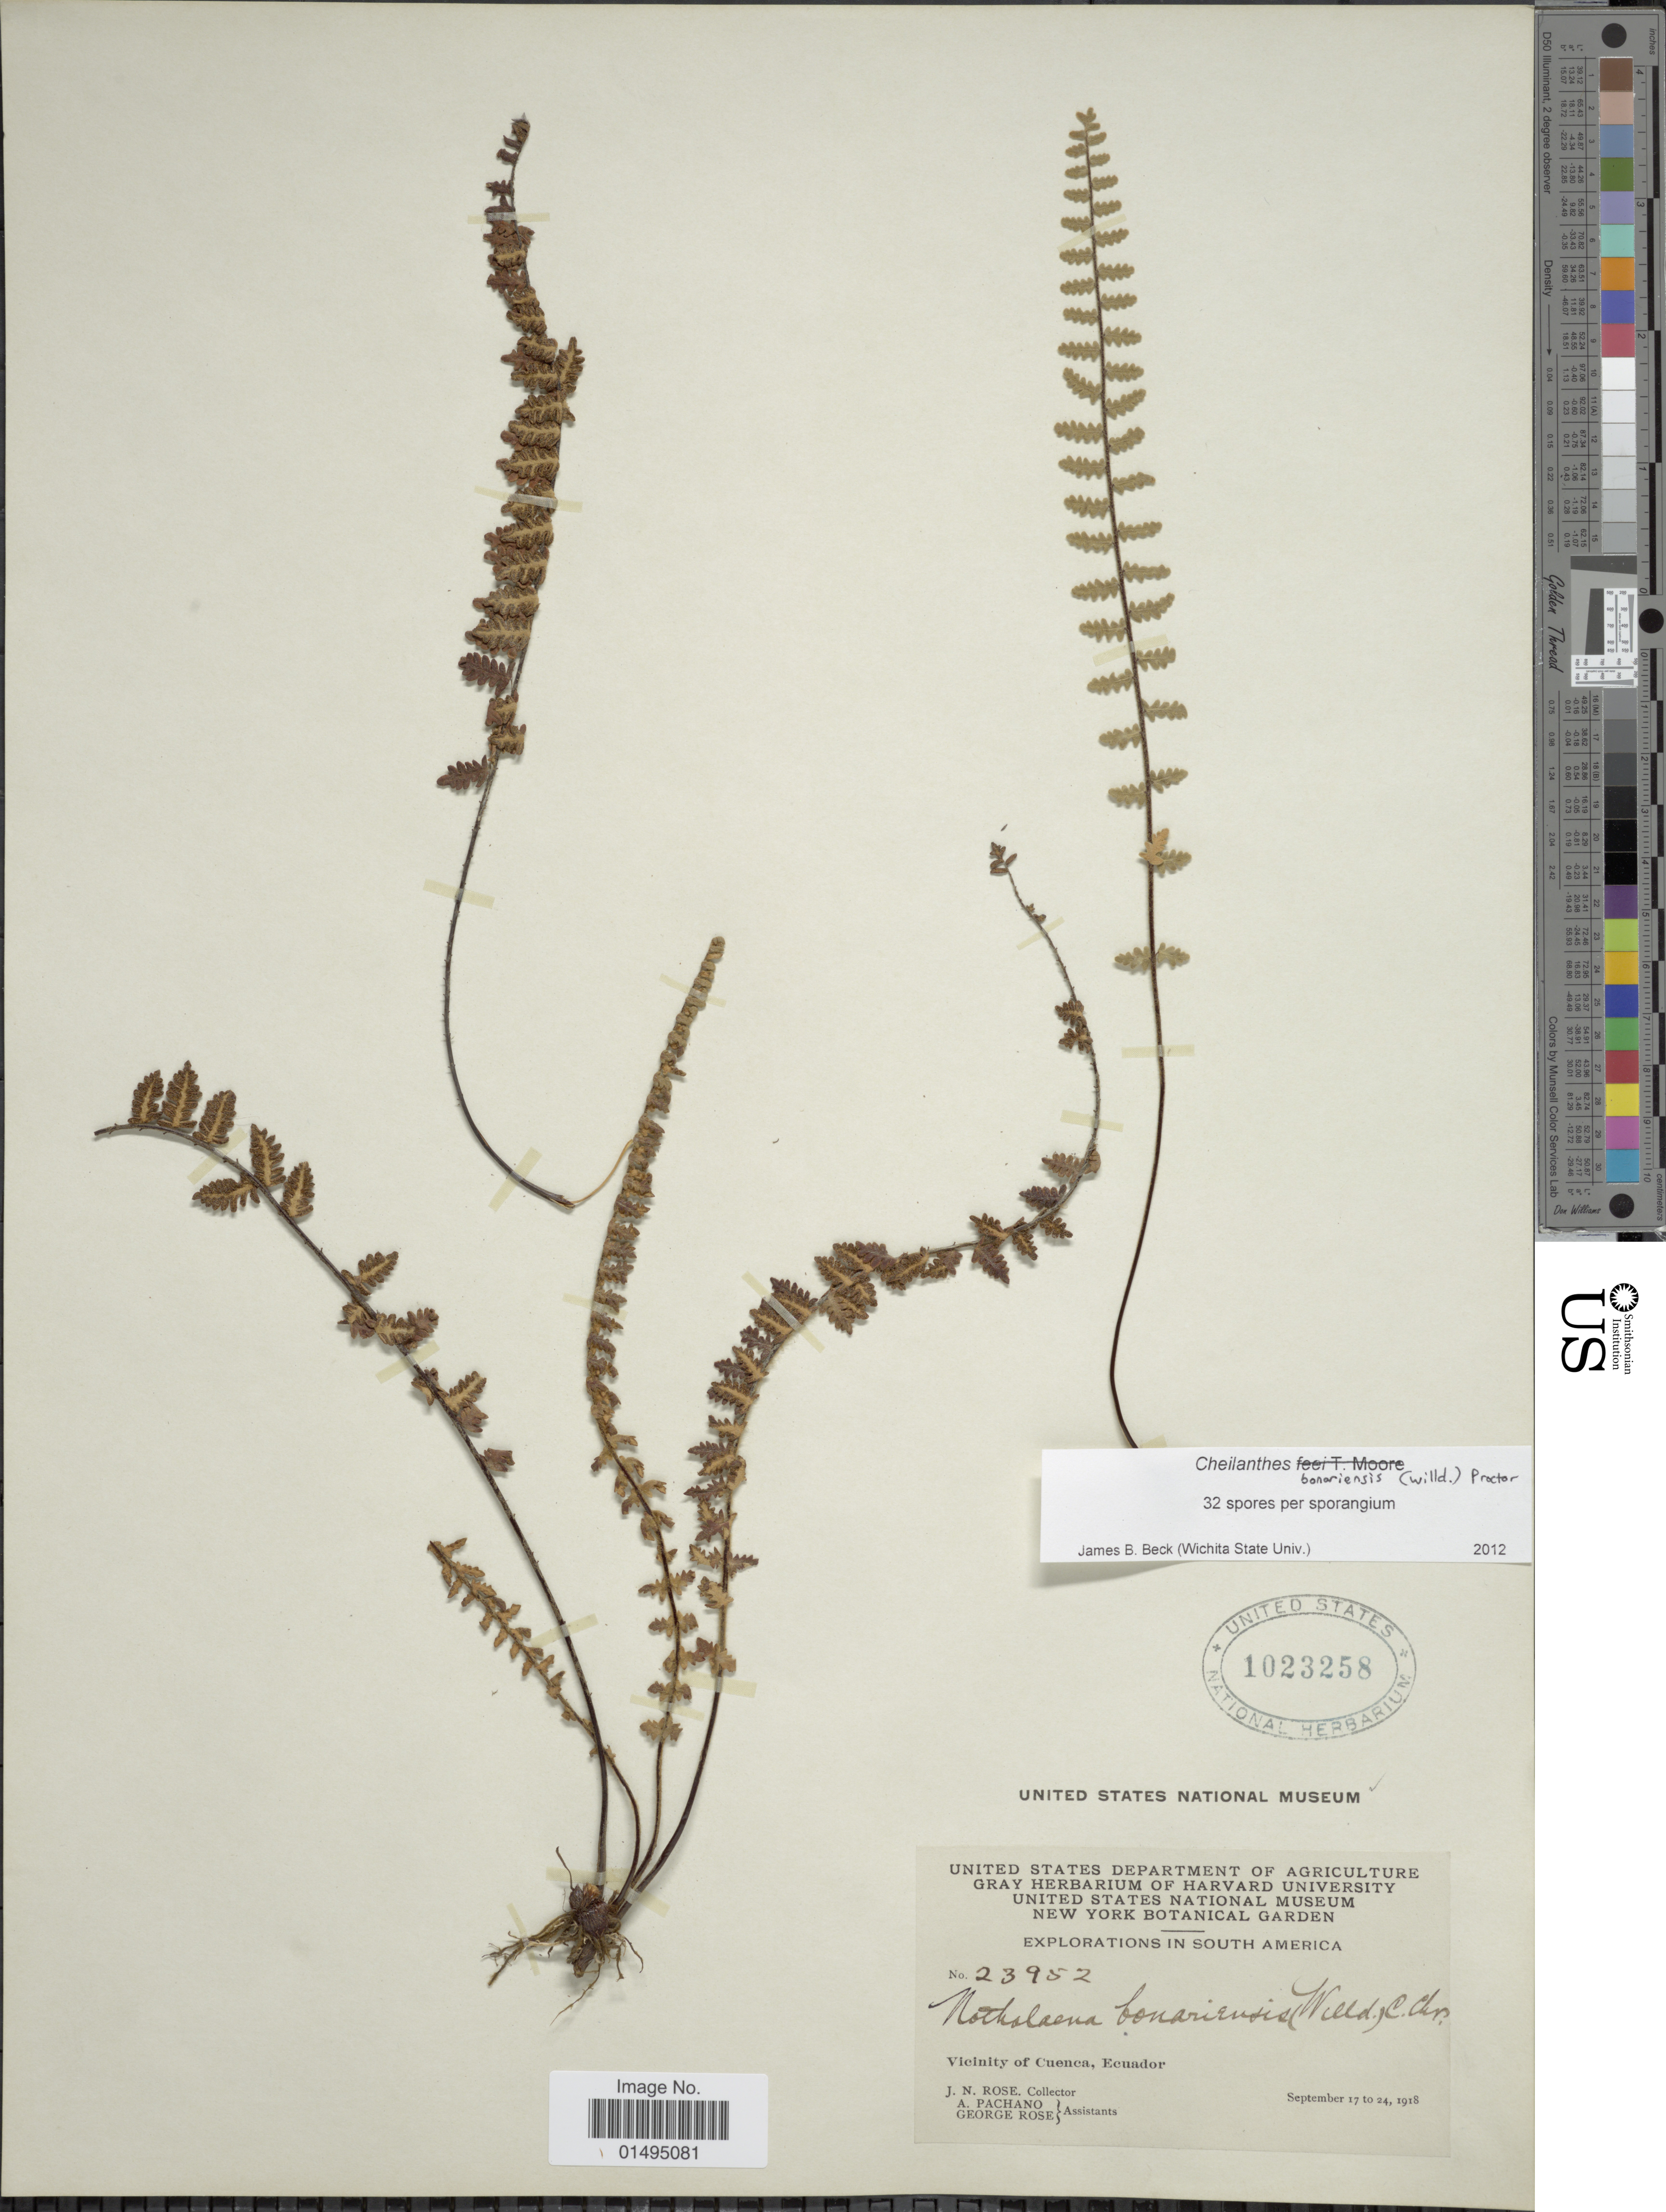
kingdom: Plantae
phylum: Tracheophyta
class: Polypodiopsida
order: Polypodiales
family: Pteridaceae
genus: Myriopteris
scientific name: Myriopteris aurea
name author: (Poir.) Grusz & Windham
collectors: J. N. Rose, A. Pachano & G. Rose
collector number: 23952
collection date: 1918-09-17/1918-09-24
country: Ecuador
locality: In South America, Vicinity of Cuenca, Ecuador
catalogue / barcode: US 1023258